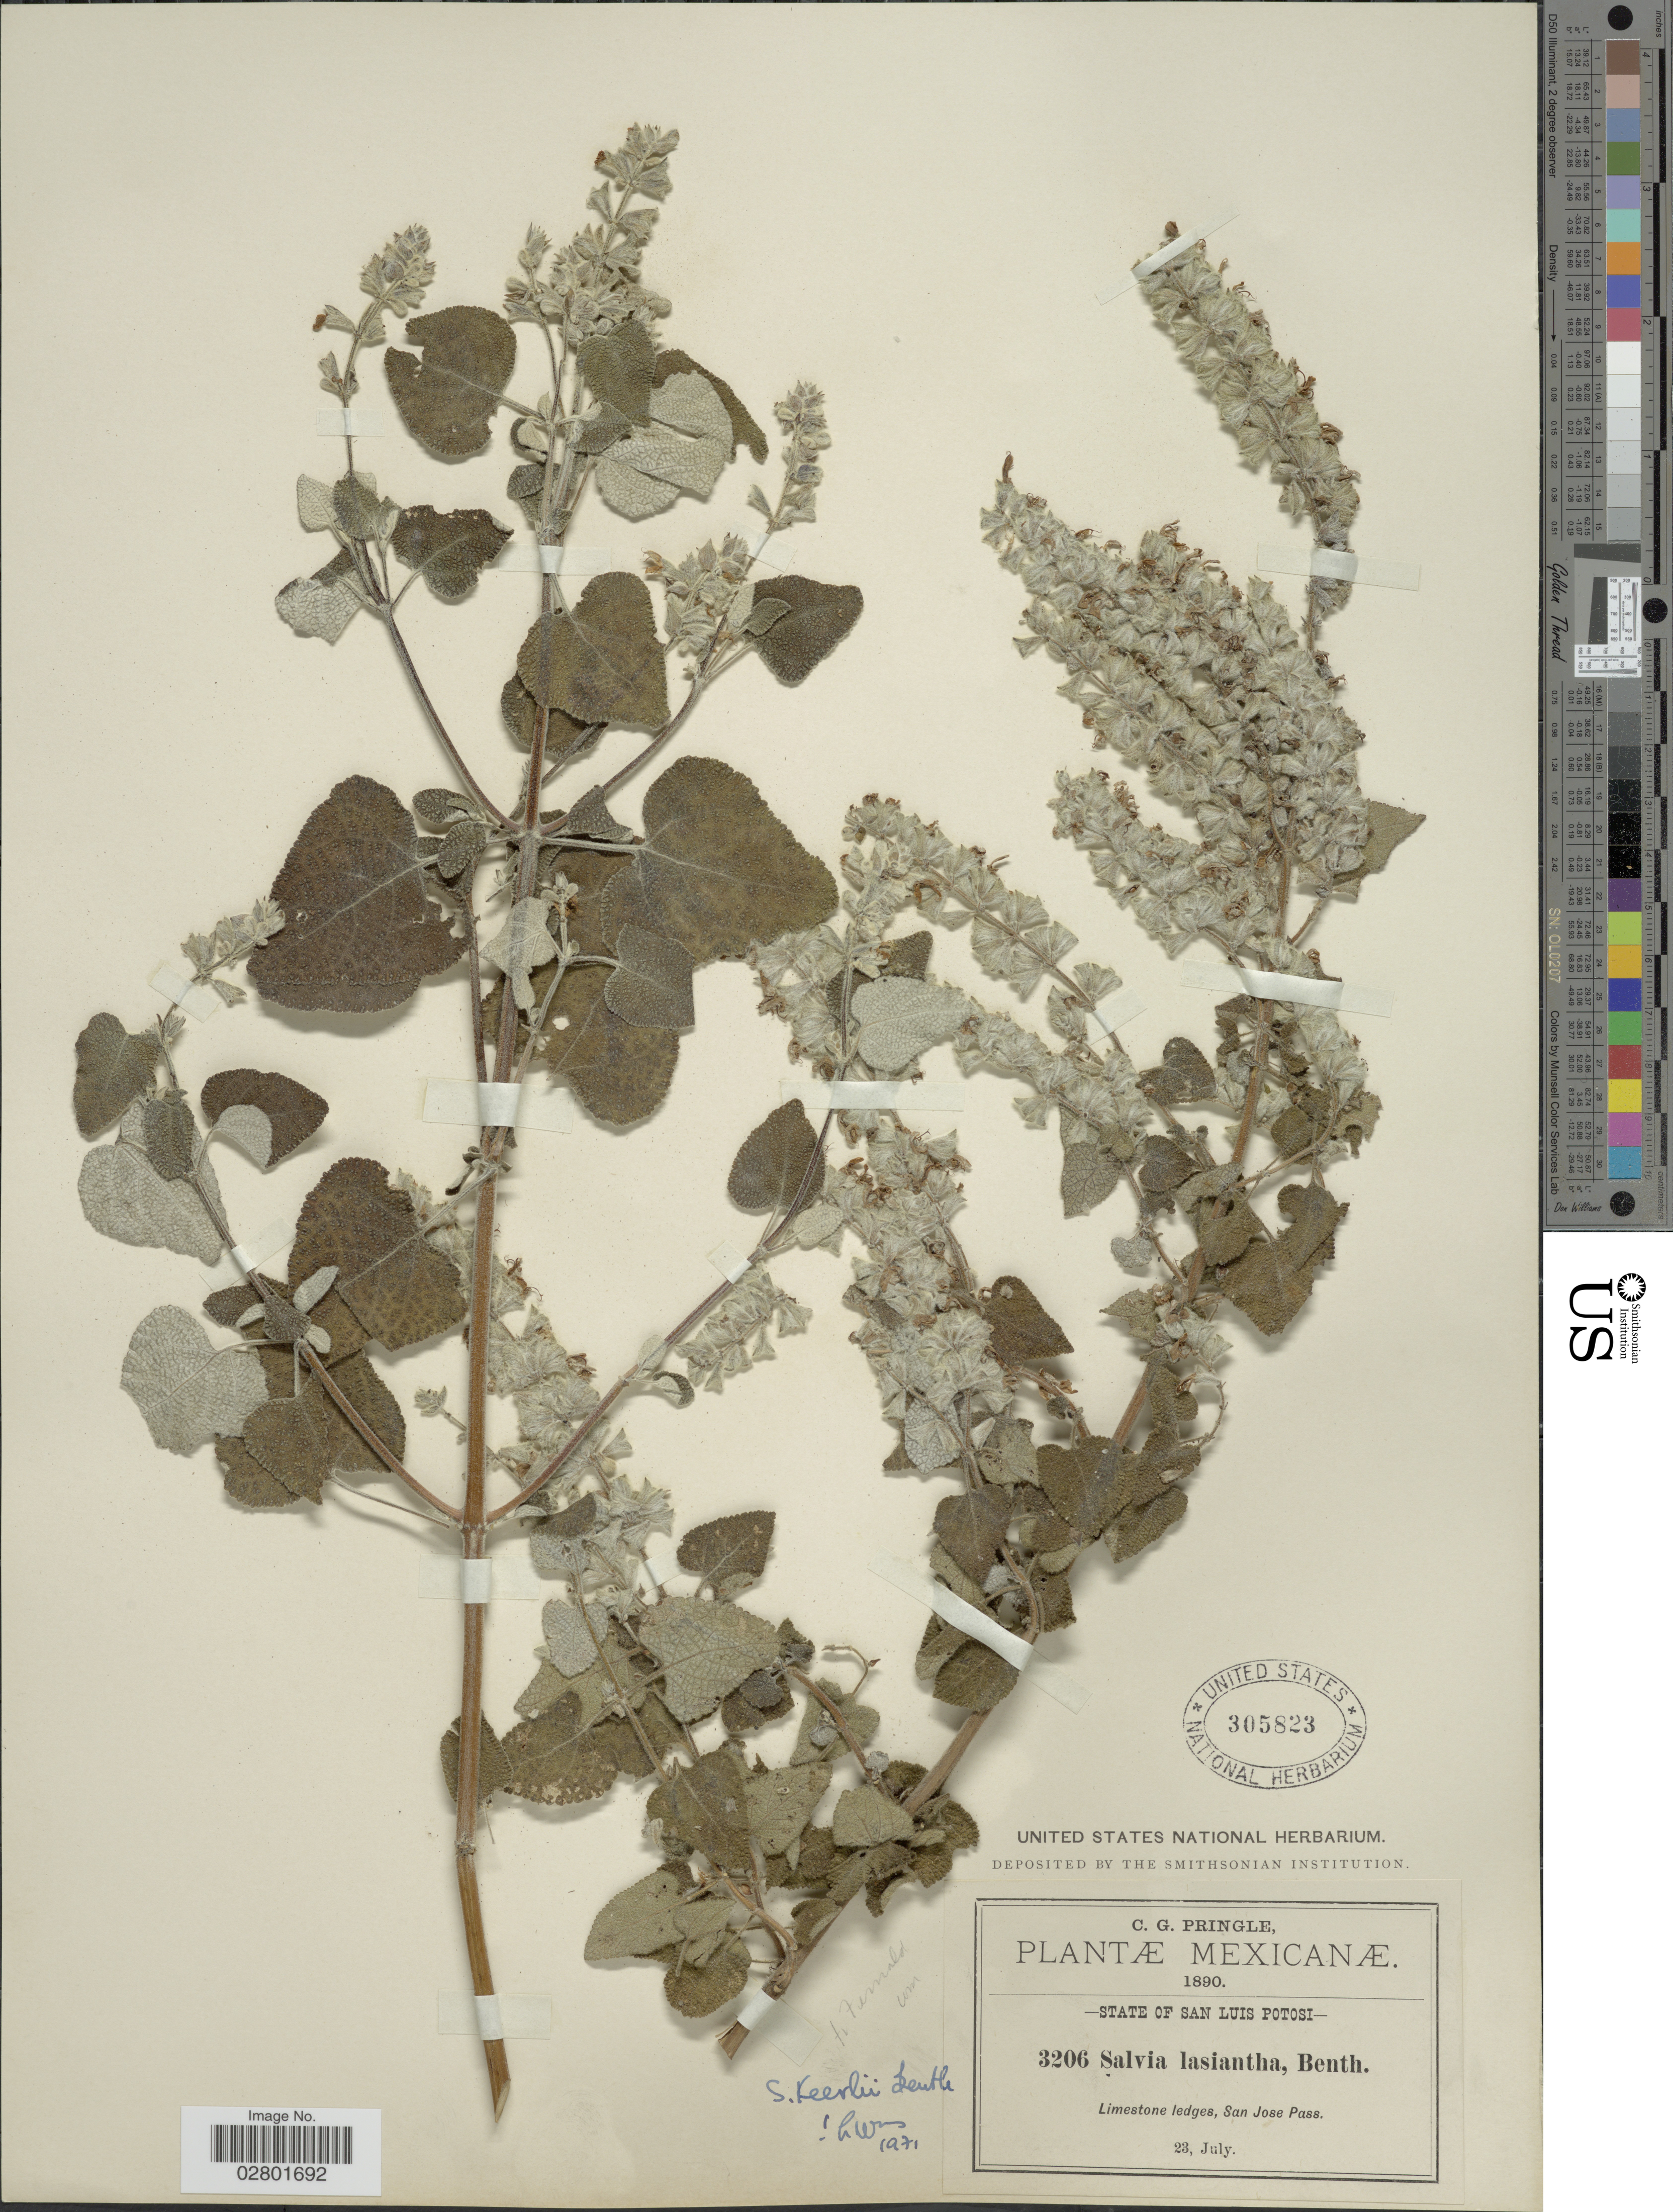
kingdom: Plantae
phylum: Tracheophyta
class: Magnoliopsida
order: Lamiales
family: Lamiaceae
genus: Salvia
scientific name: Salvia keerlii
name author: Benth.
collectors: C. G. Pringle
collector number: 3206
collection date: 1890-07-23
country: Mexico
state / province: San Luis Potosí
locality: Limestone ledges, San Jose Pass.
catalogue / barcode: US 305823